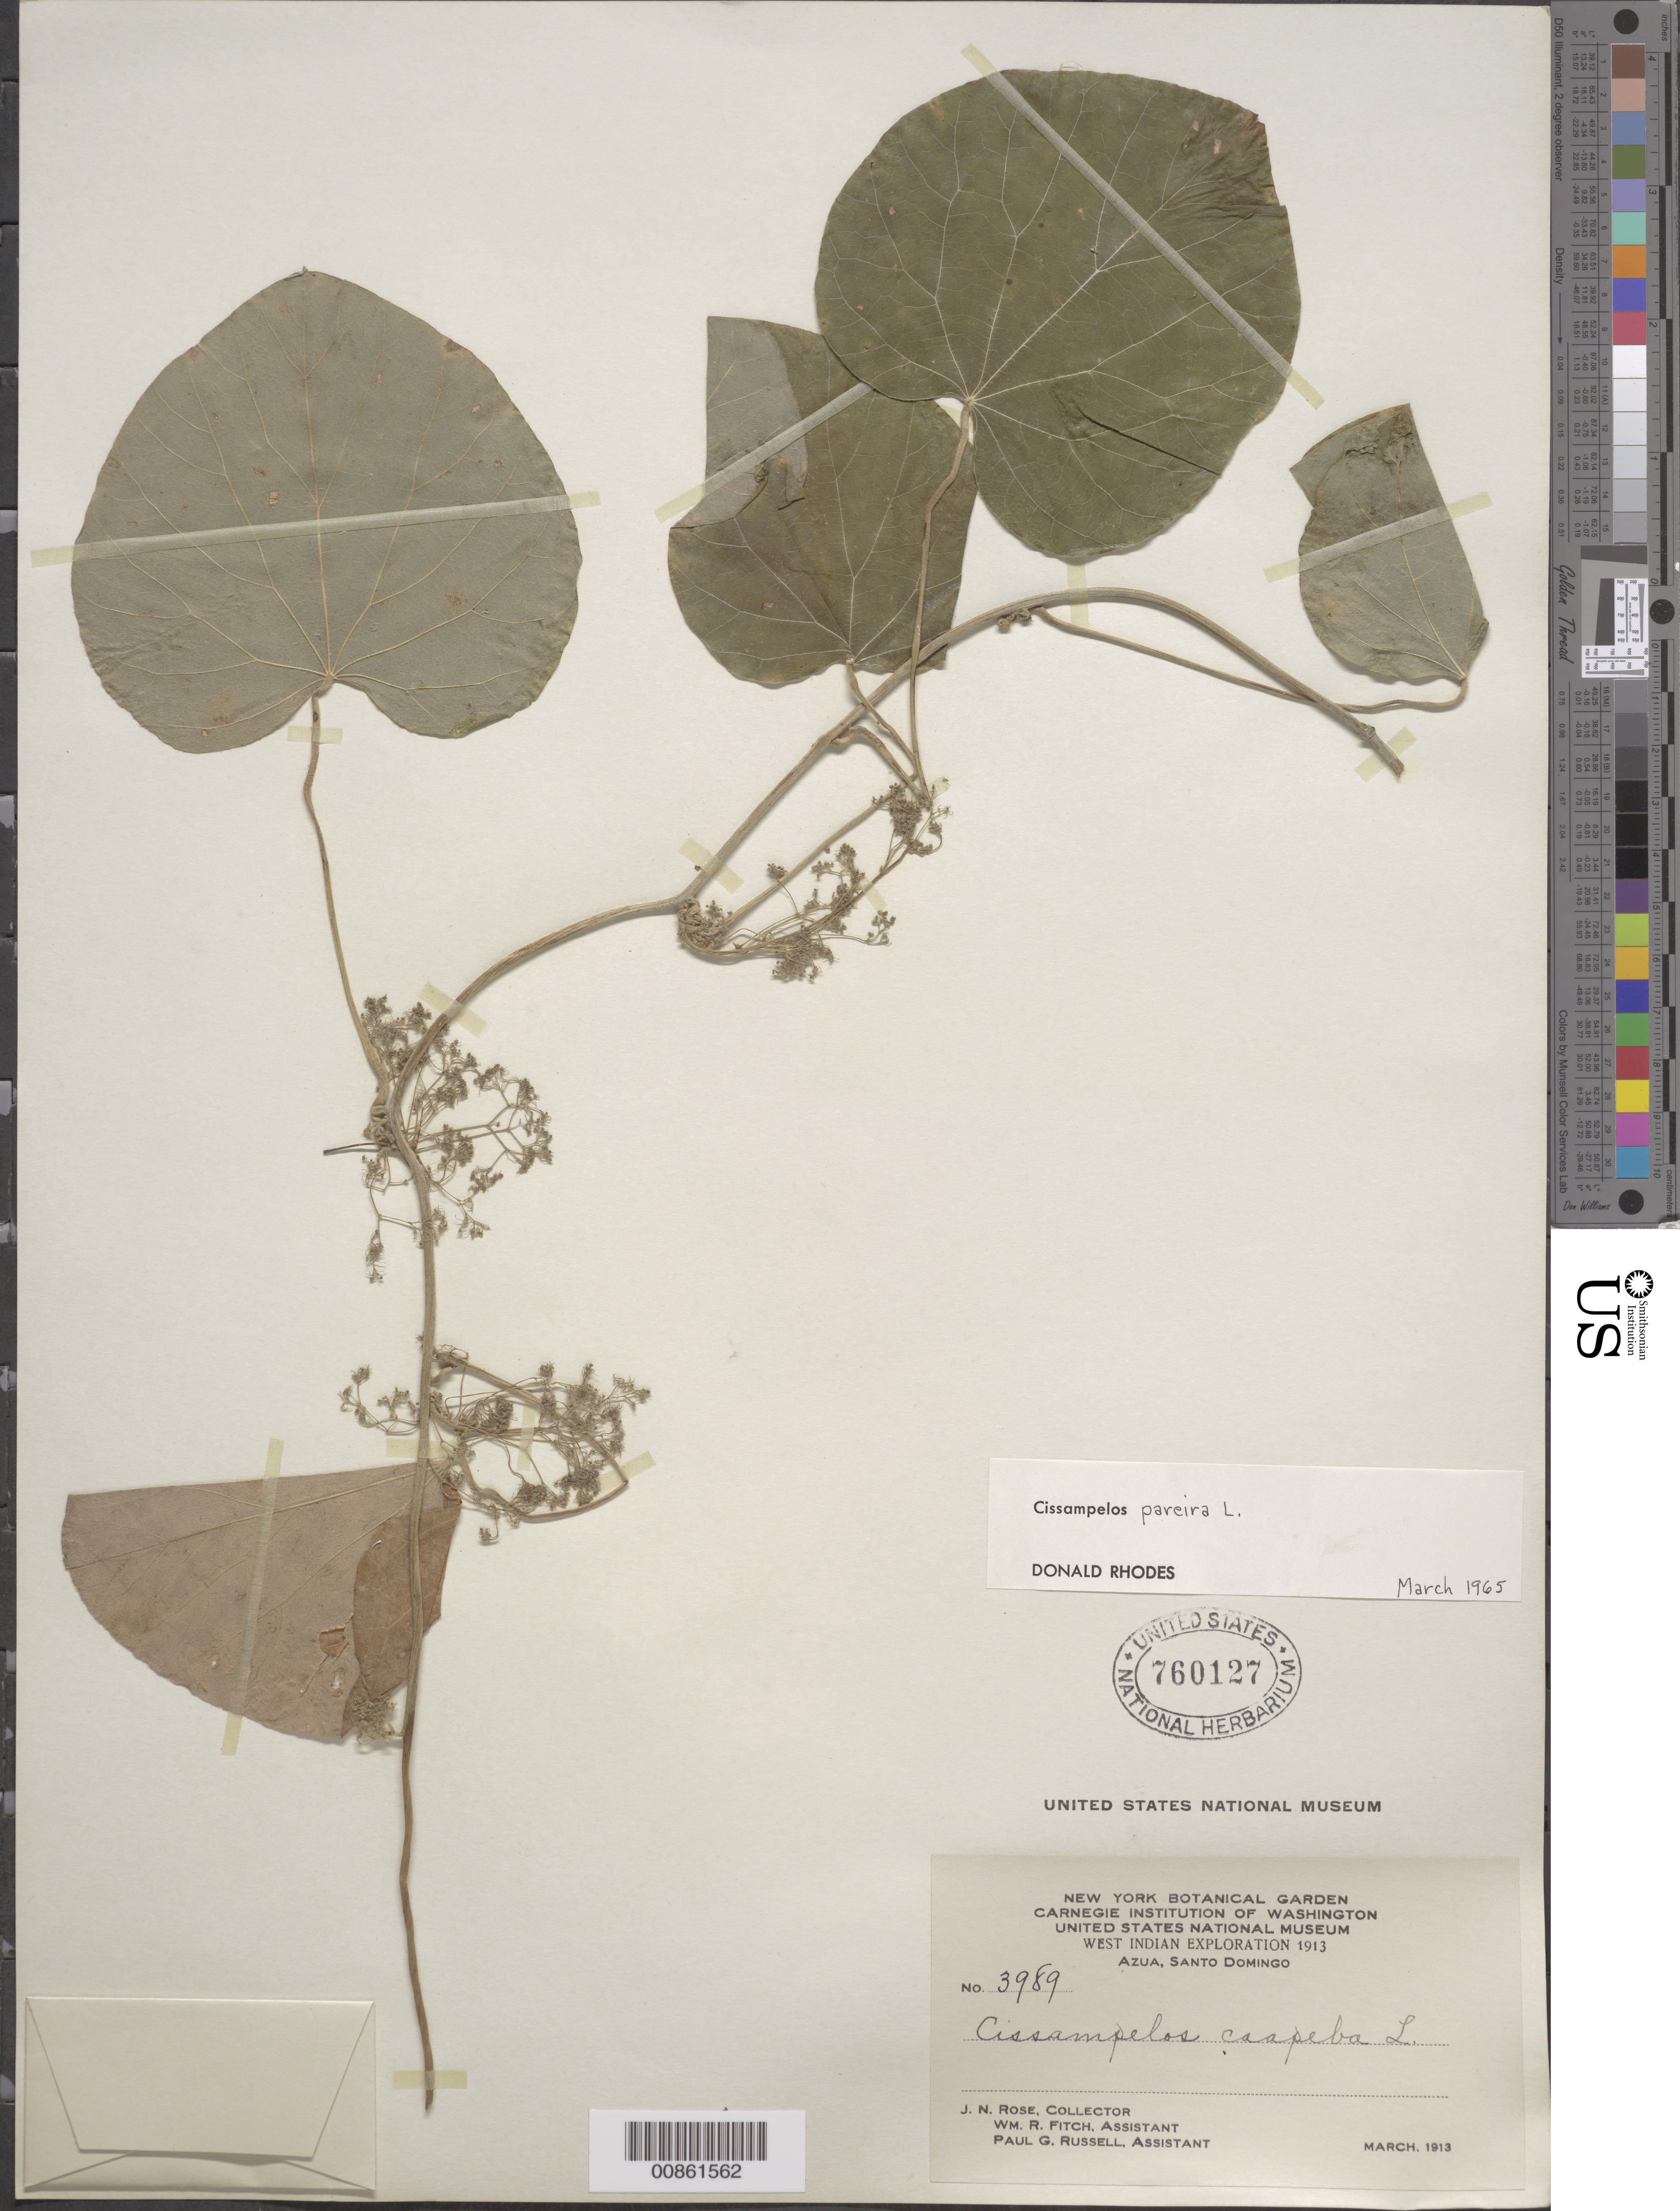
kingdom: Plantae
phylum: Tracheophyta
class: Magnoliopsida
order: Ranunculales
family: Menispermaceae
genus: Cissampelos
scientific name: Cissampelos pareira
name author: L.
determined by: Rhodes, D.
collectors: J. N. Rose, W. R. Fitch & P. G. Russell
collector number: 3989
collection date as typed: Mar 1913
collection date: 1913-03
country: Dominican Republic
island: Hispaniola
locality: Azua, Santo Domingo.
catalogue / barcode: US 760127